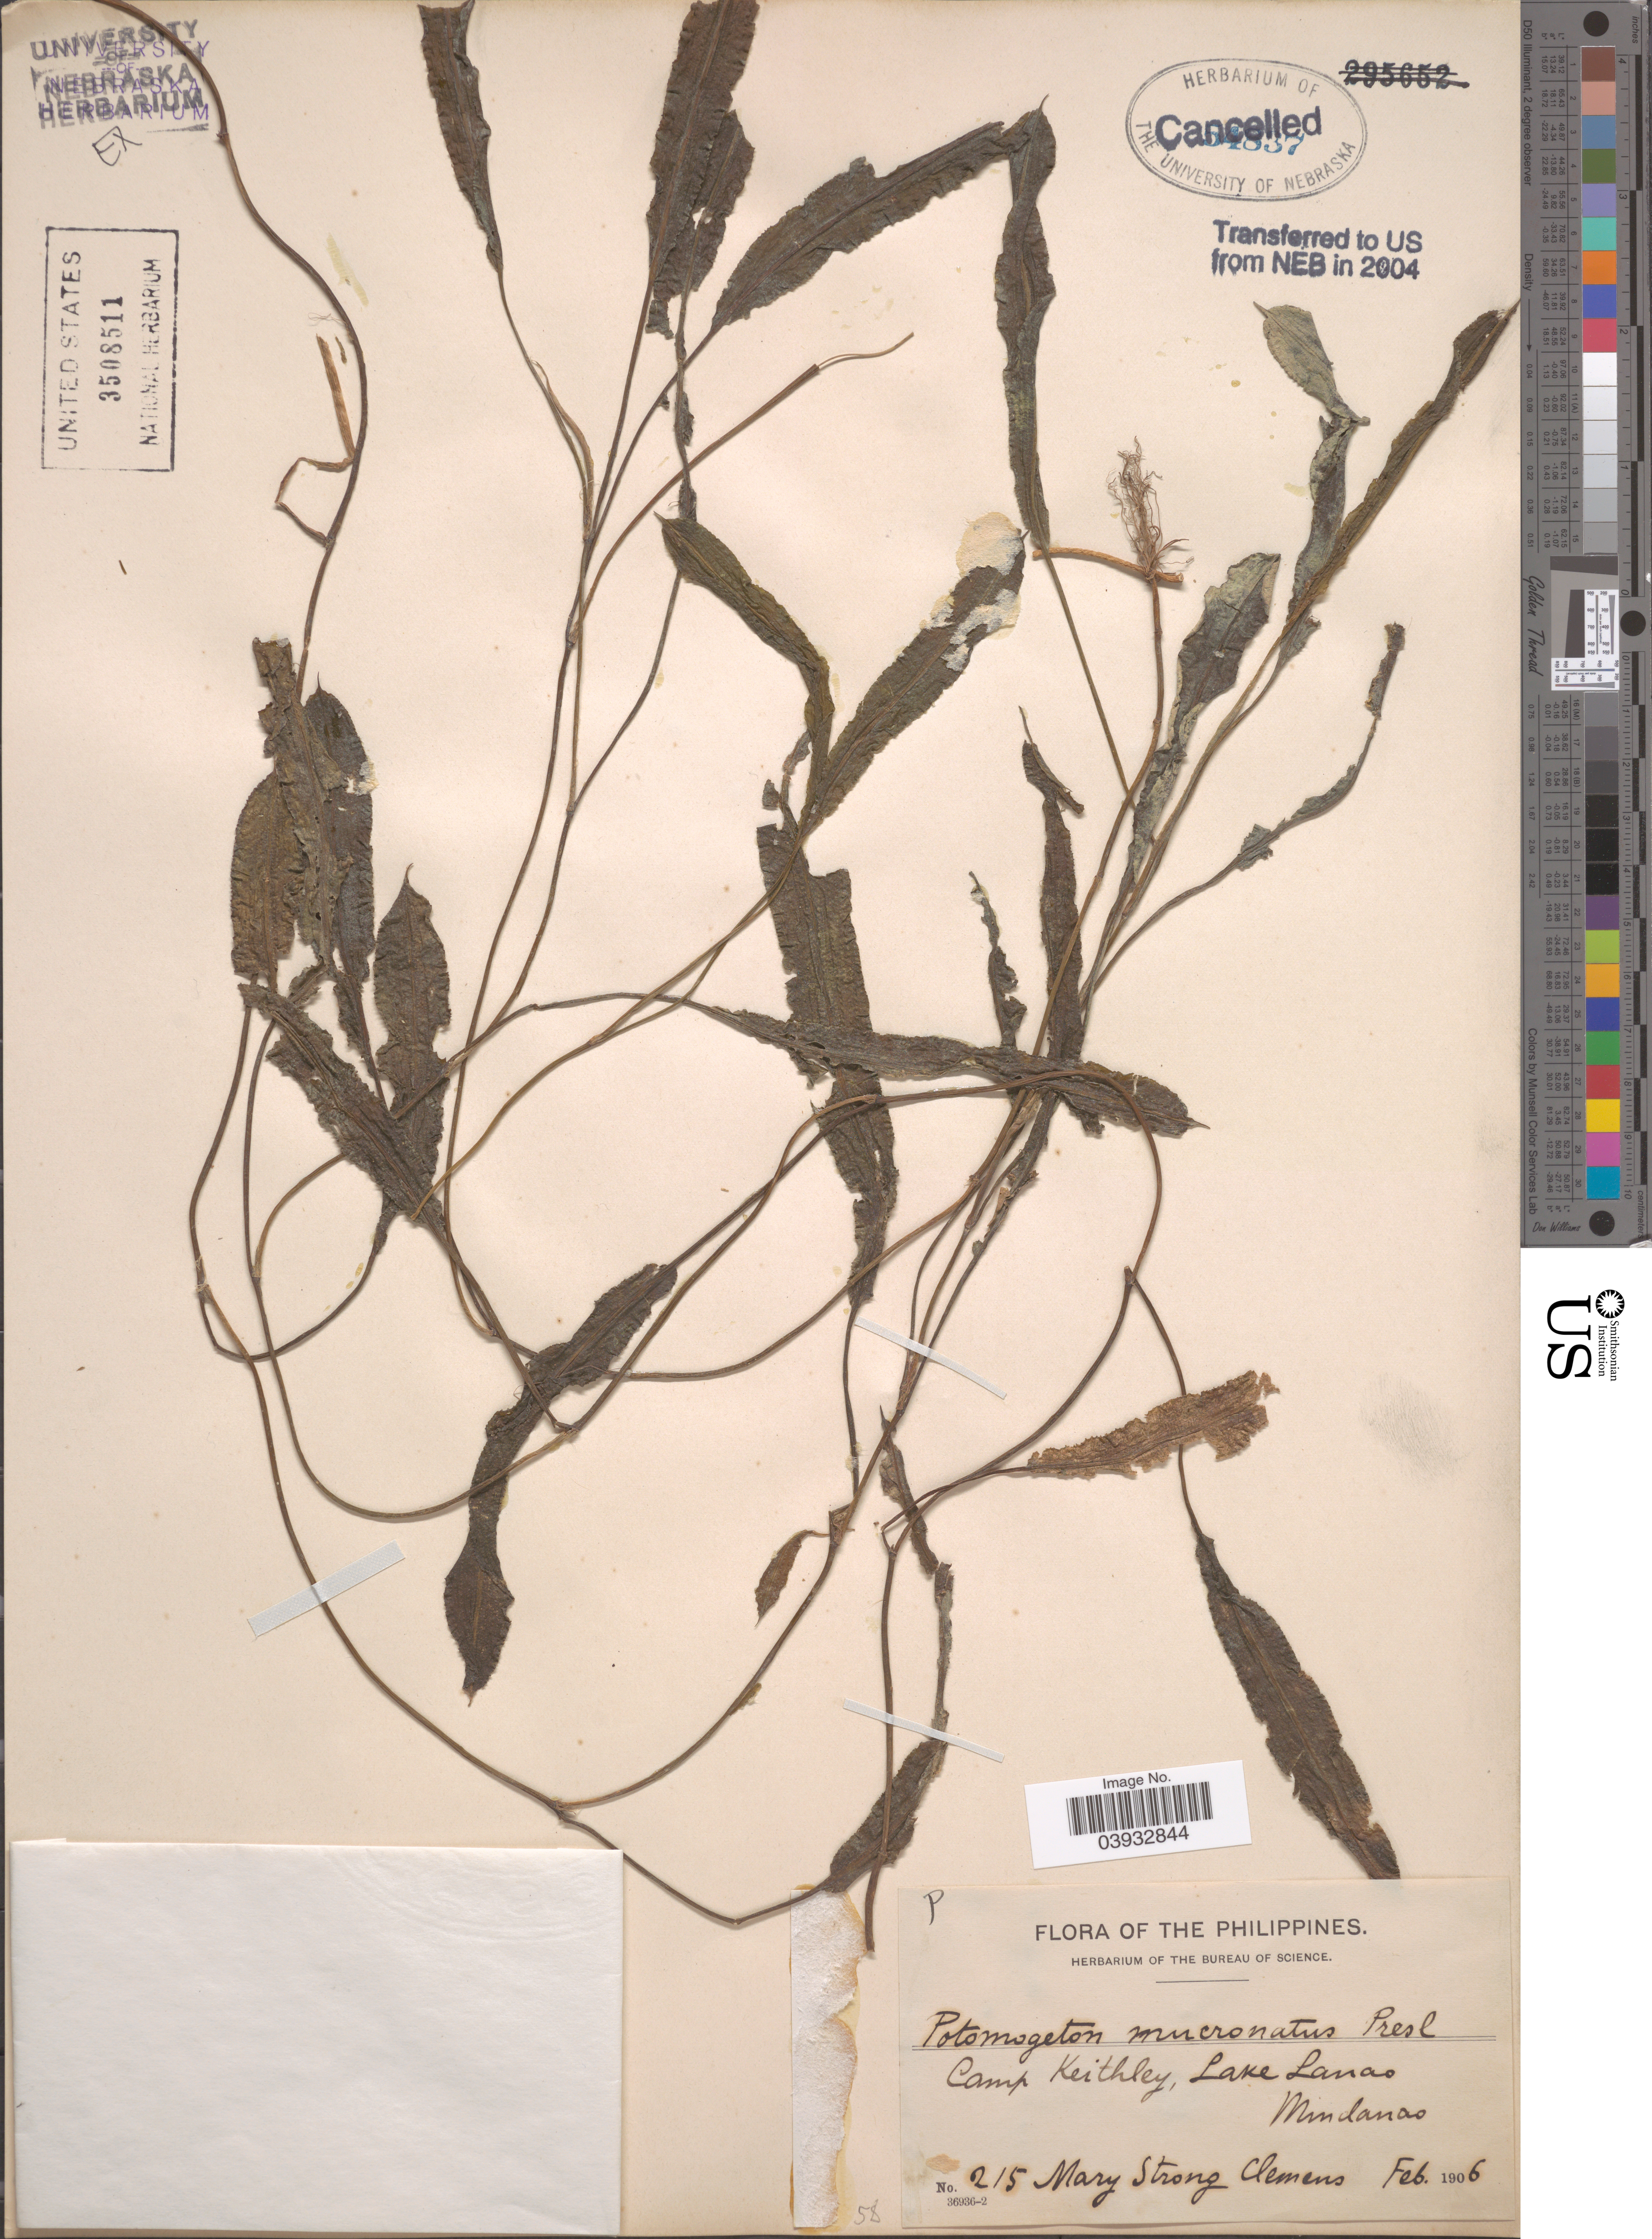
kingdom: Plantae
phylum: Tracheophyta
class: Liliopsida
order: Alismatales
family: Potamogetonaceae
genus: Potamogeton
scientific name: Potamogeton mucronatus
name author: Schrad. ex Sond.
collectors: M. S. Clemens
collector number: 215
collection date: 1906-02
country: Philippines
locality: Camp Keithley, Lake Lanao, Mindanao.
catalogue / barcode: US 3508511